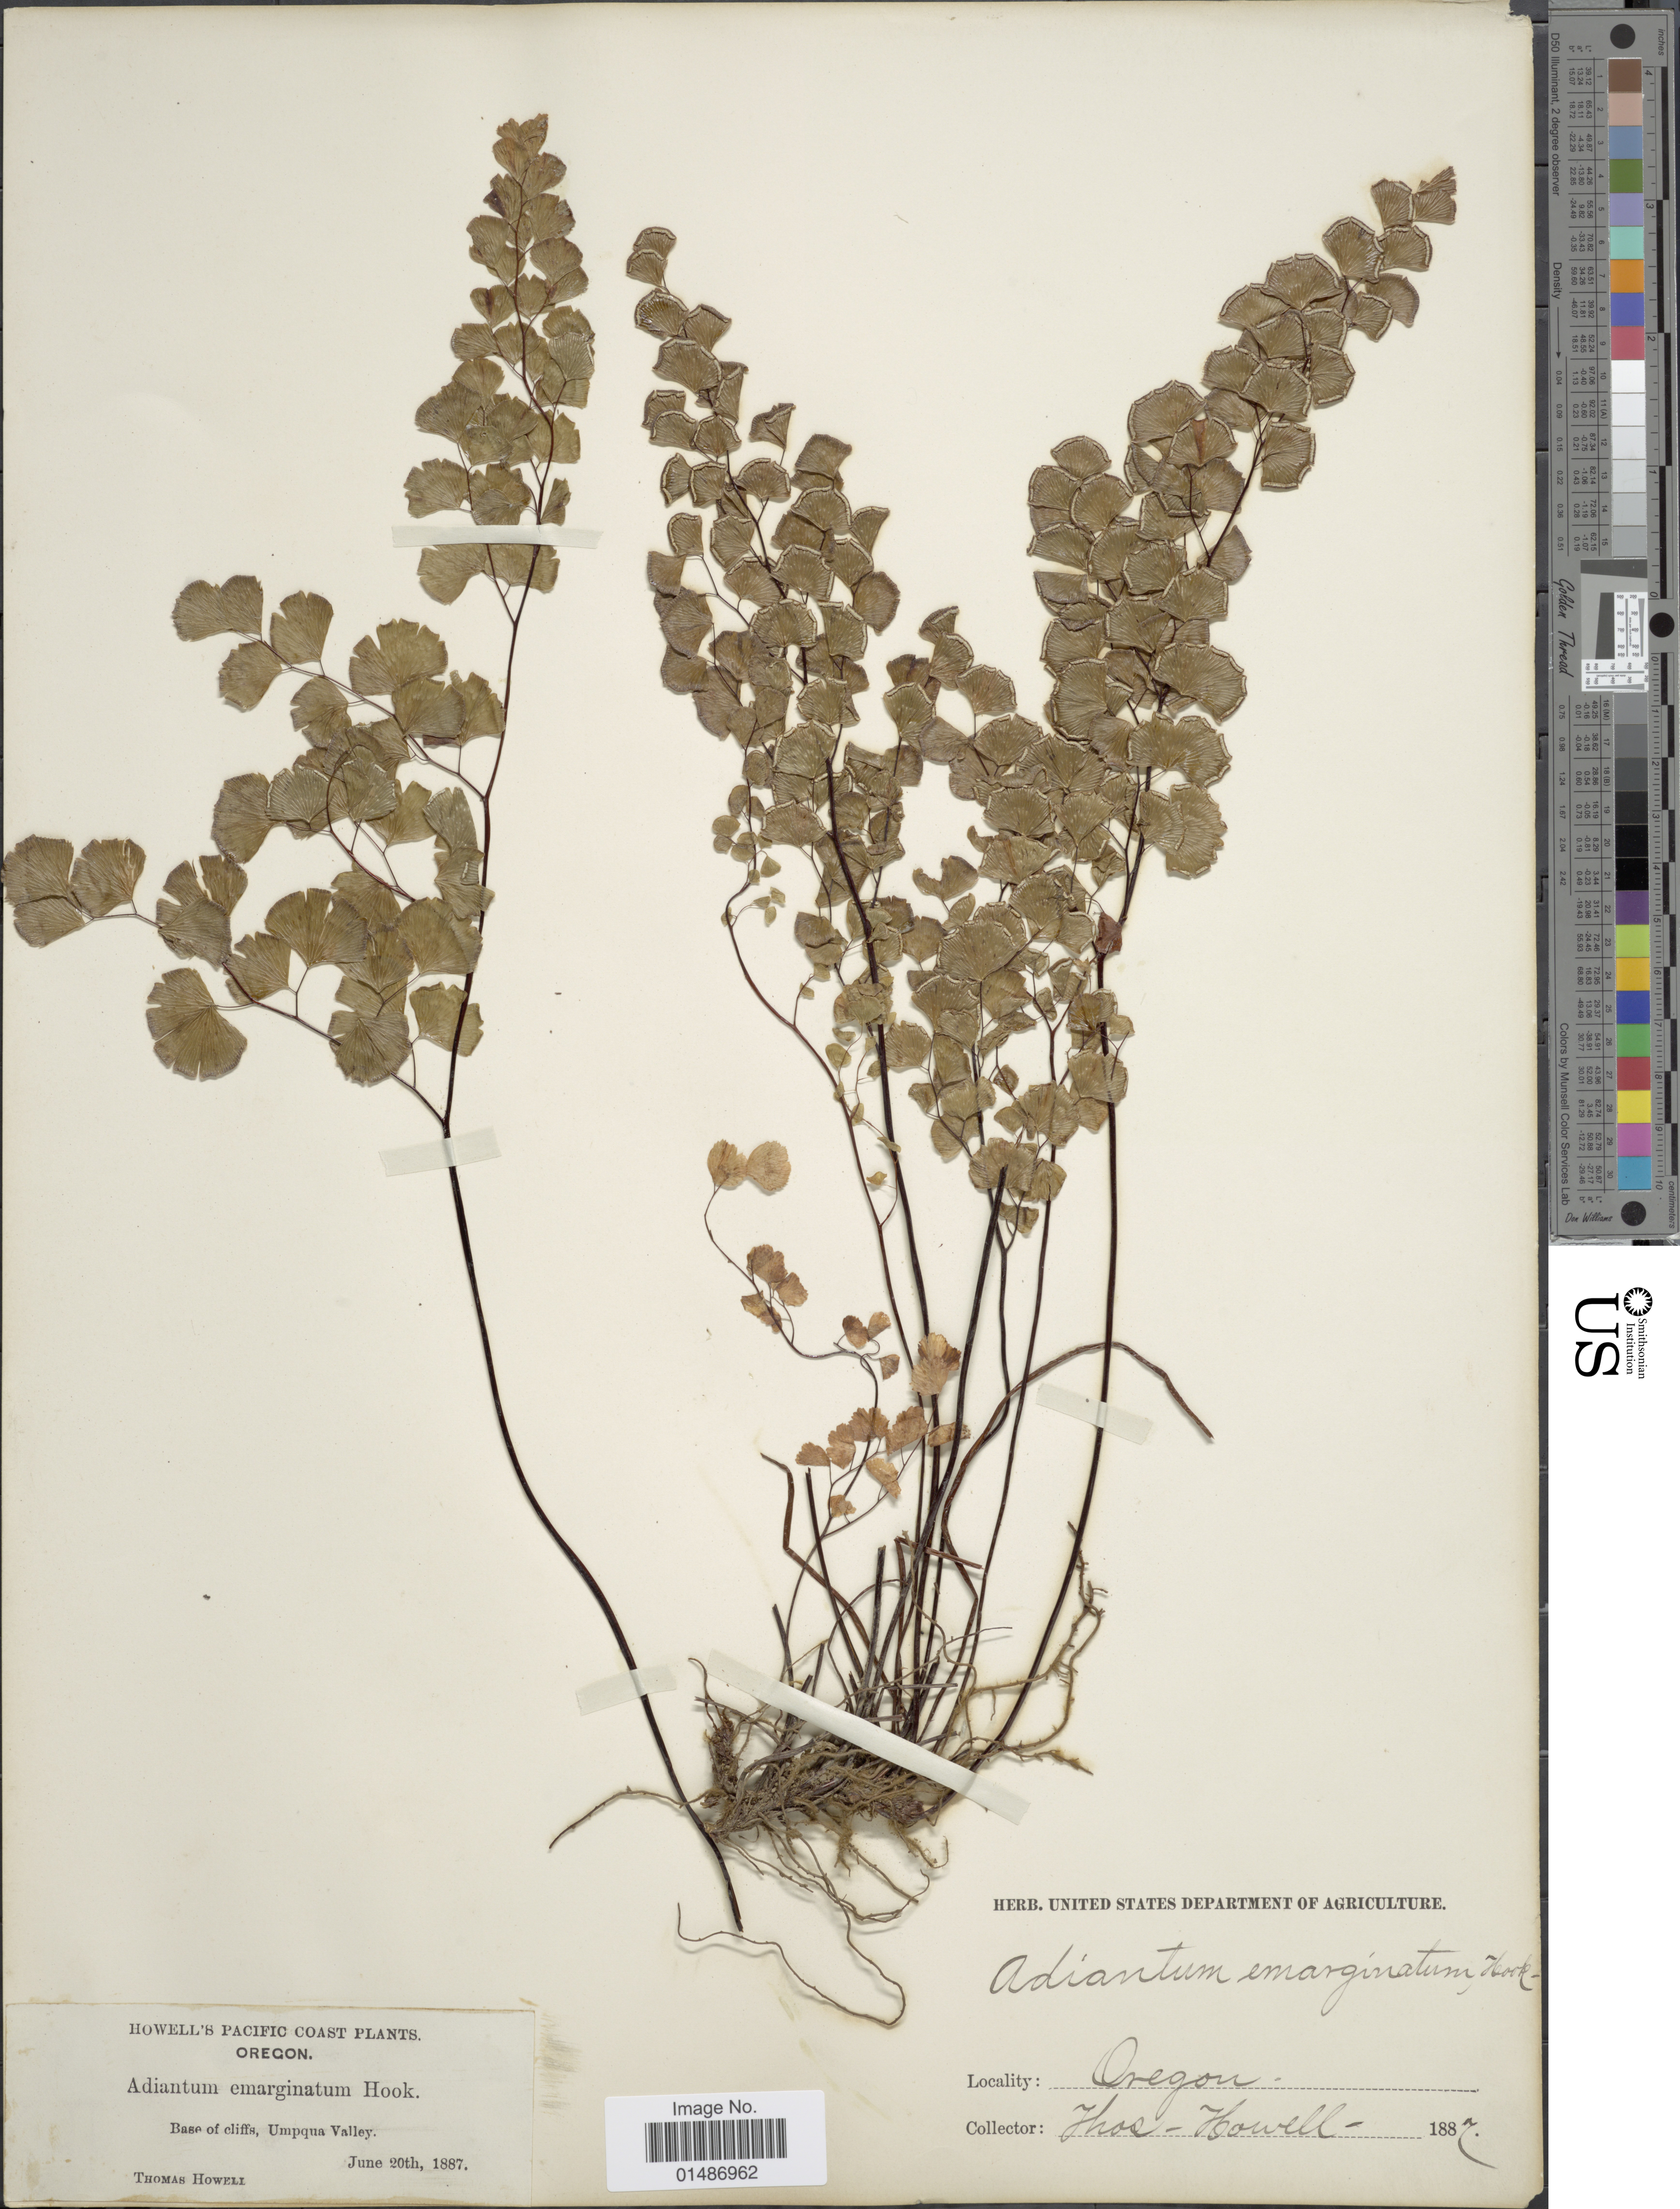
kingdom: Plantae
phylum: Tracheophyta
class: Polypodiopsida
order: Polypodiales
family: Pteridaceae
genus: Adiantum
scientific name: Adiantum jordanii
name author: C.H. Mull.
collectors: T. Howell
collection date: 1887-06-20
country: United States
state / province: Oregon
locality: Howell's Pacific Coast. Base of cliffs, Umpqua Valley.